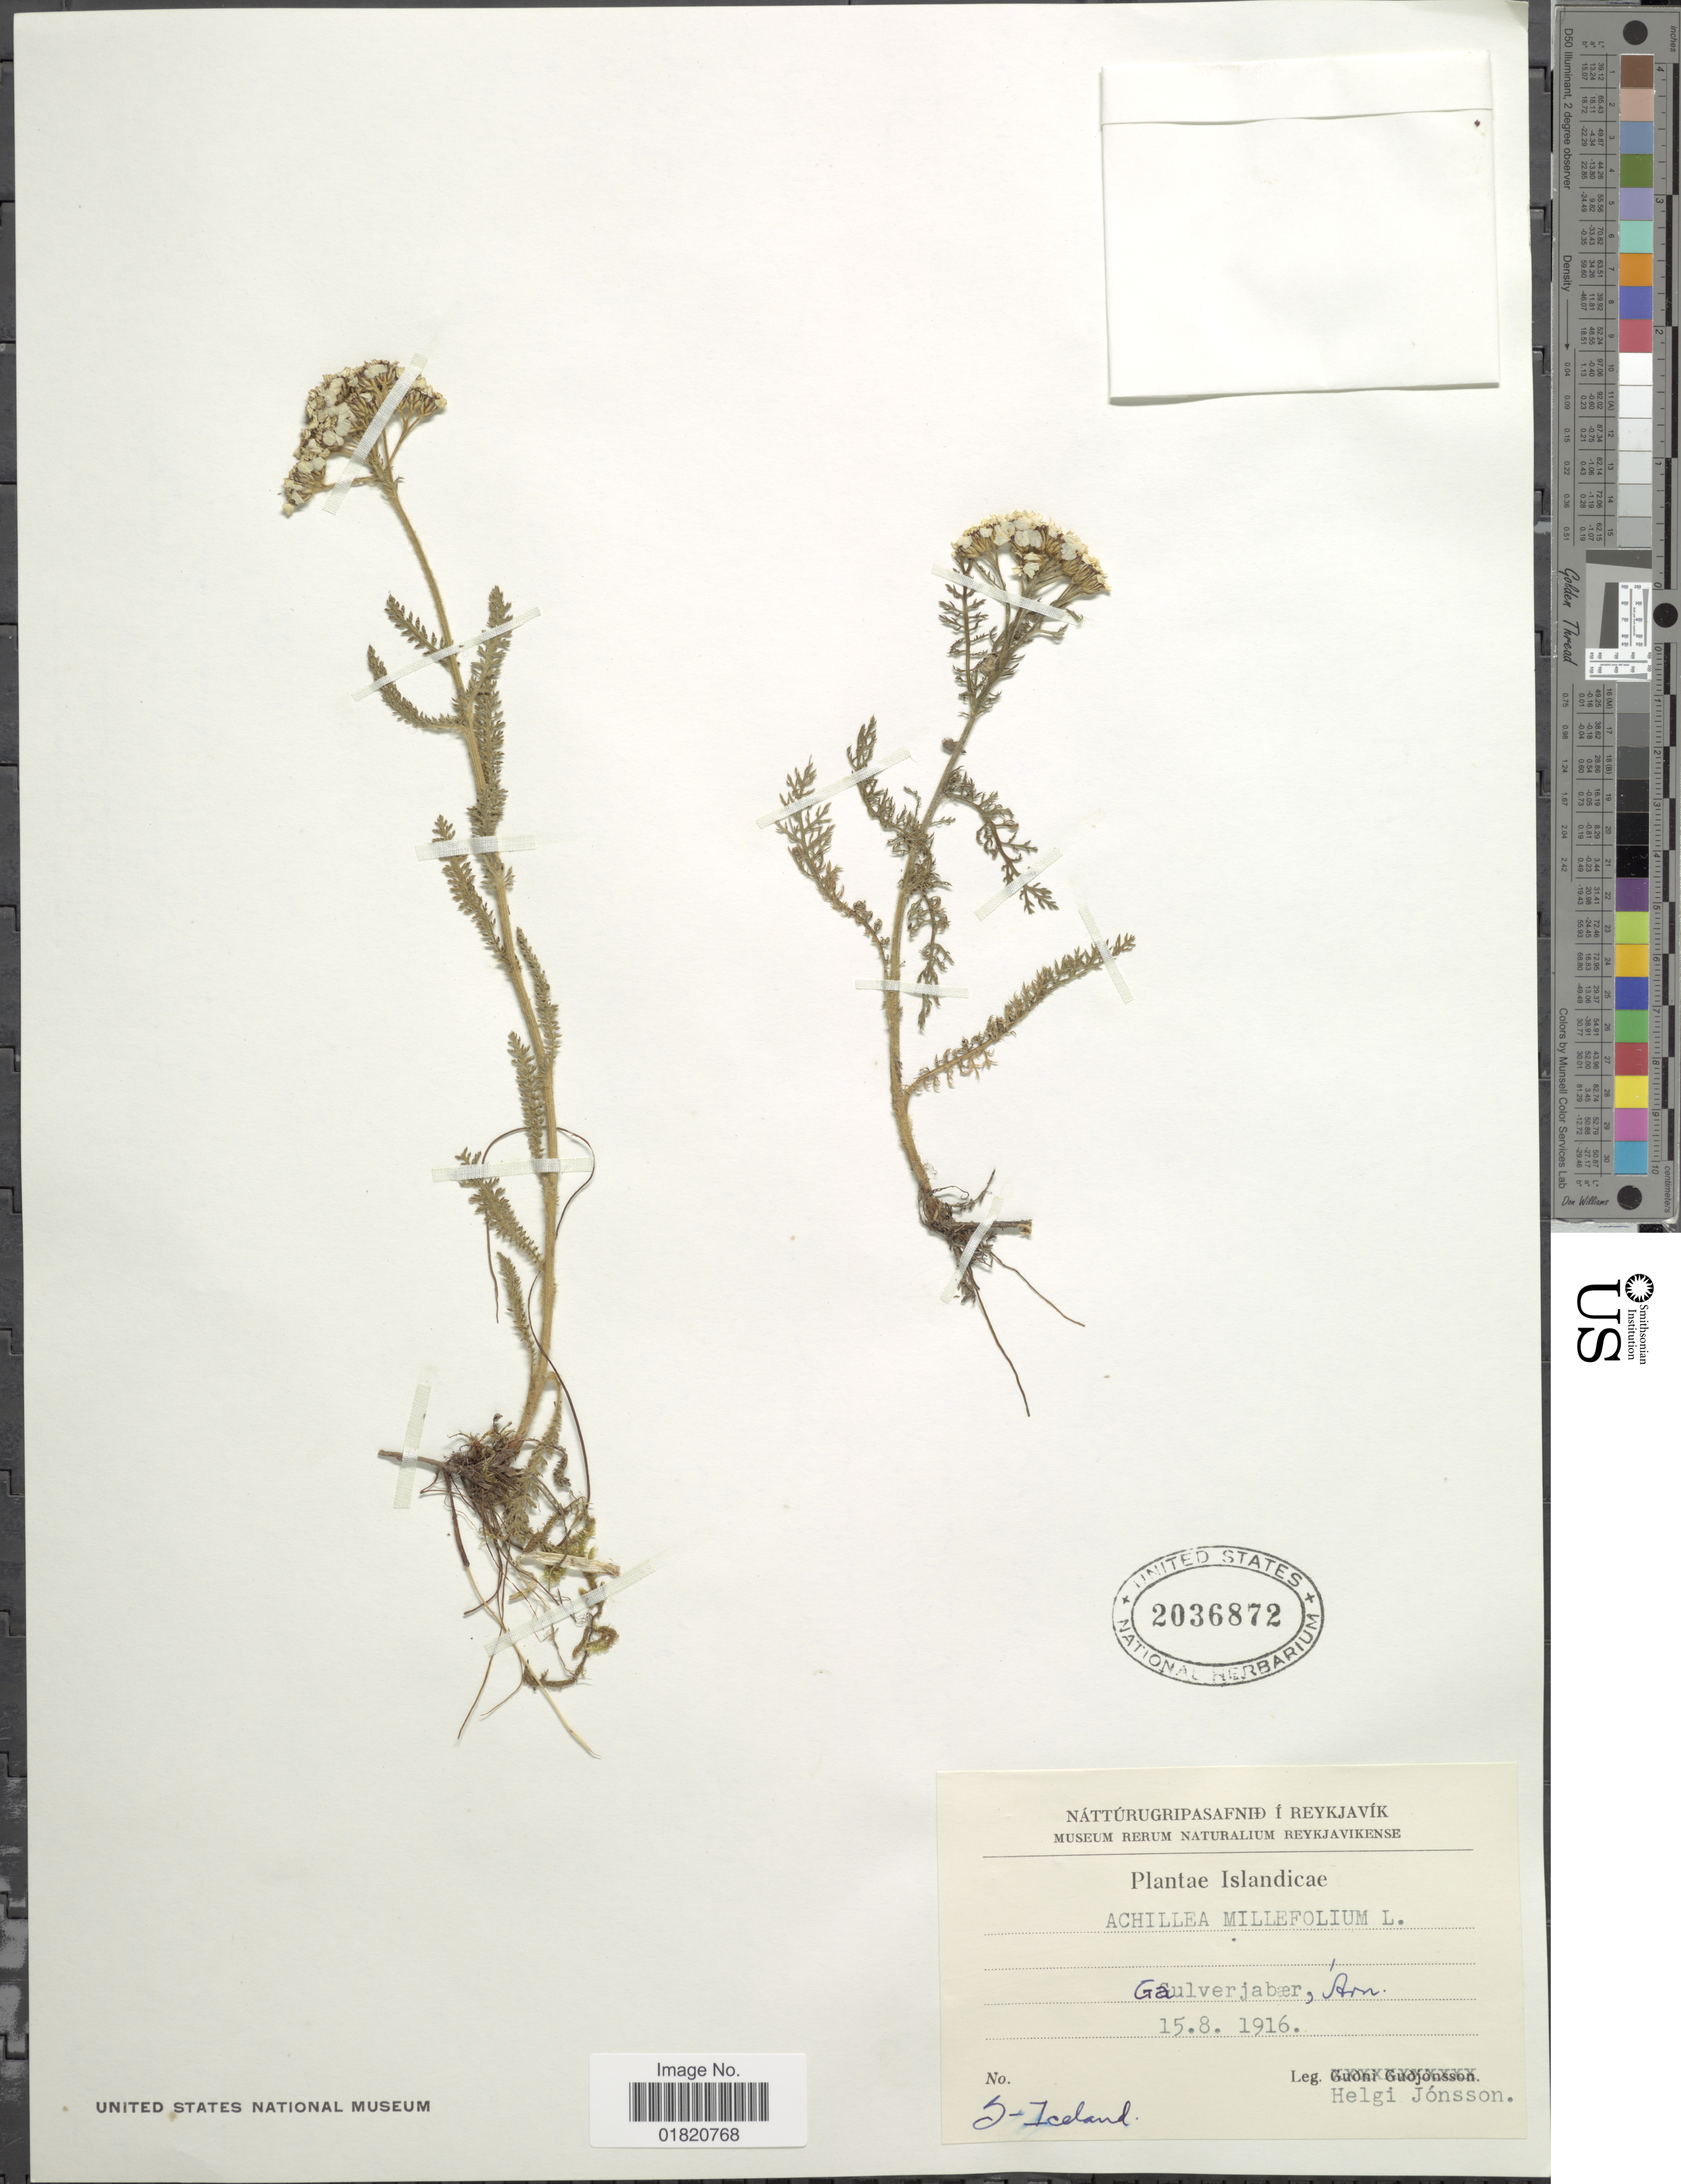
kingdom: Plantae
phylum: Tracheophyta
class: Magnoliopsida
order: Asterales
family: Asteraceae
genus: Achillea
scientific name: Achillea millefolium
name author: L.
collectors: H. Jónsson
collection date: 1916-08-15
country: Iceland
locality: Islandicae. S-Iceland. Gaulverjaber, Arn.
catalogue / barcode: US 2036872